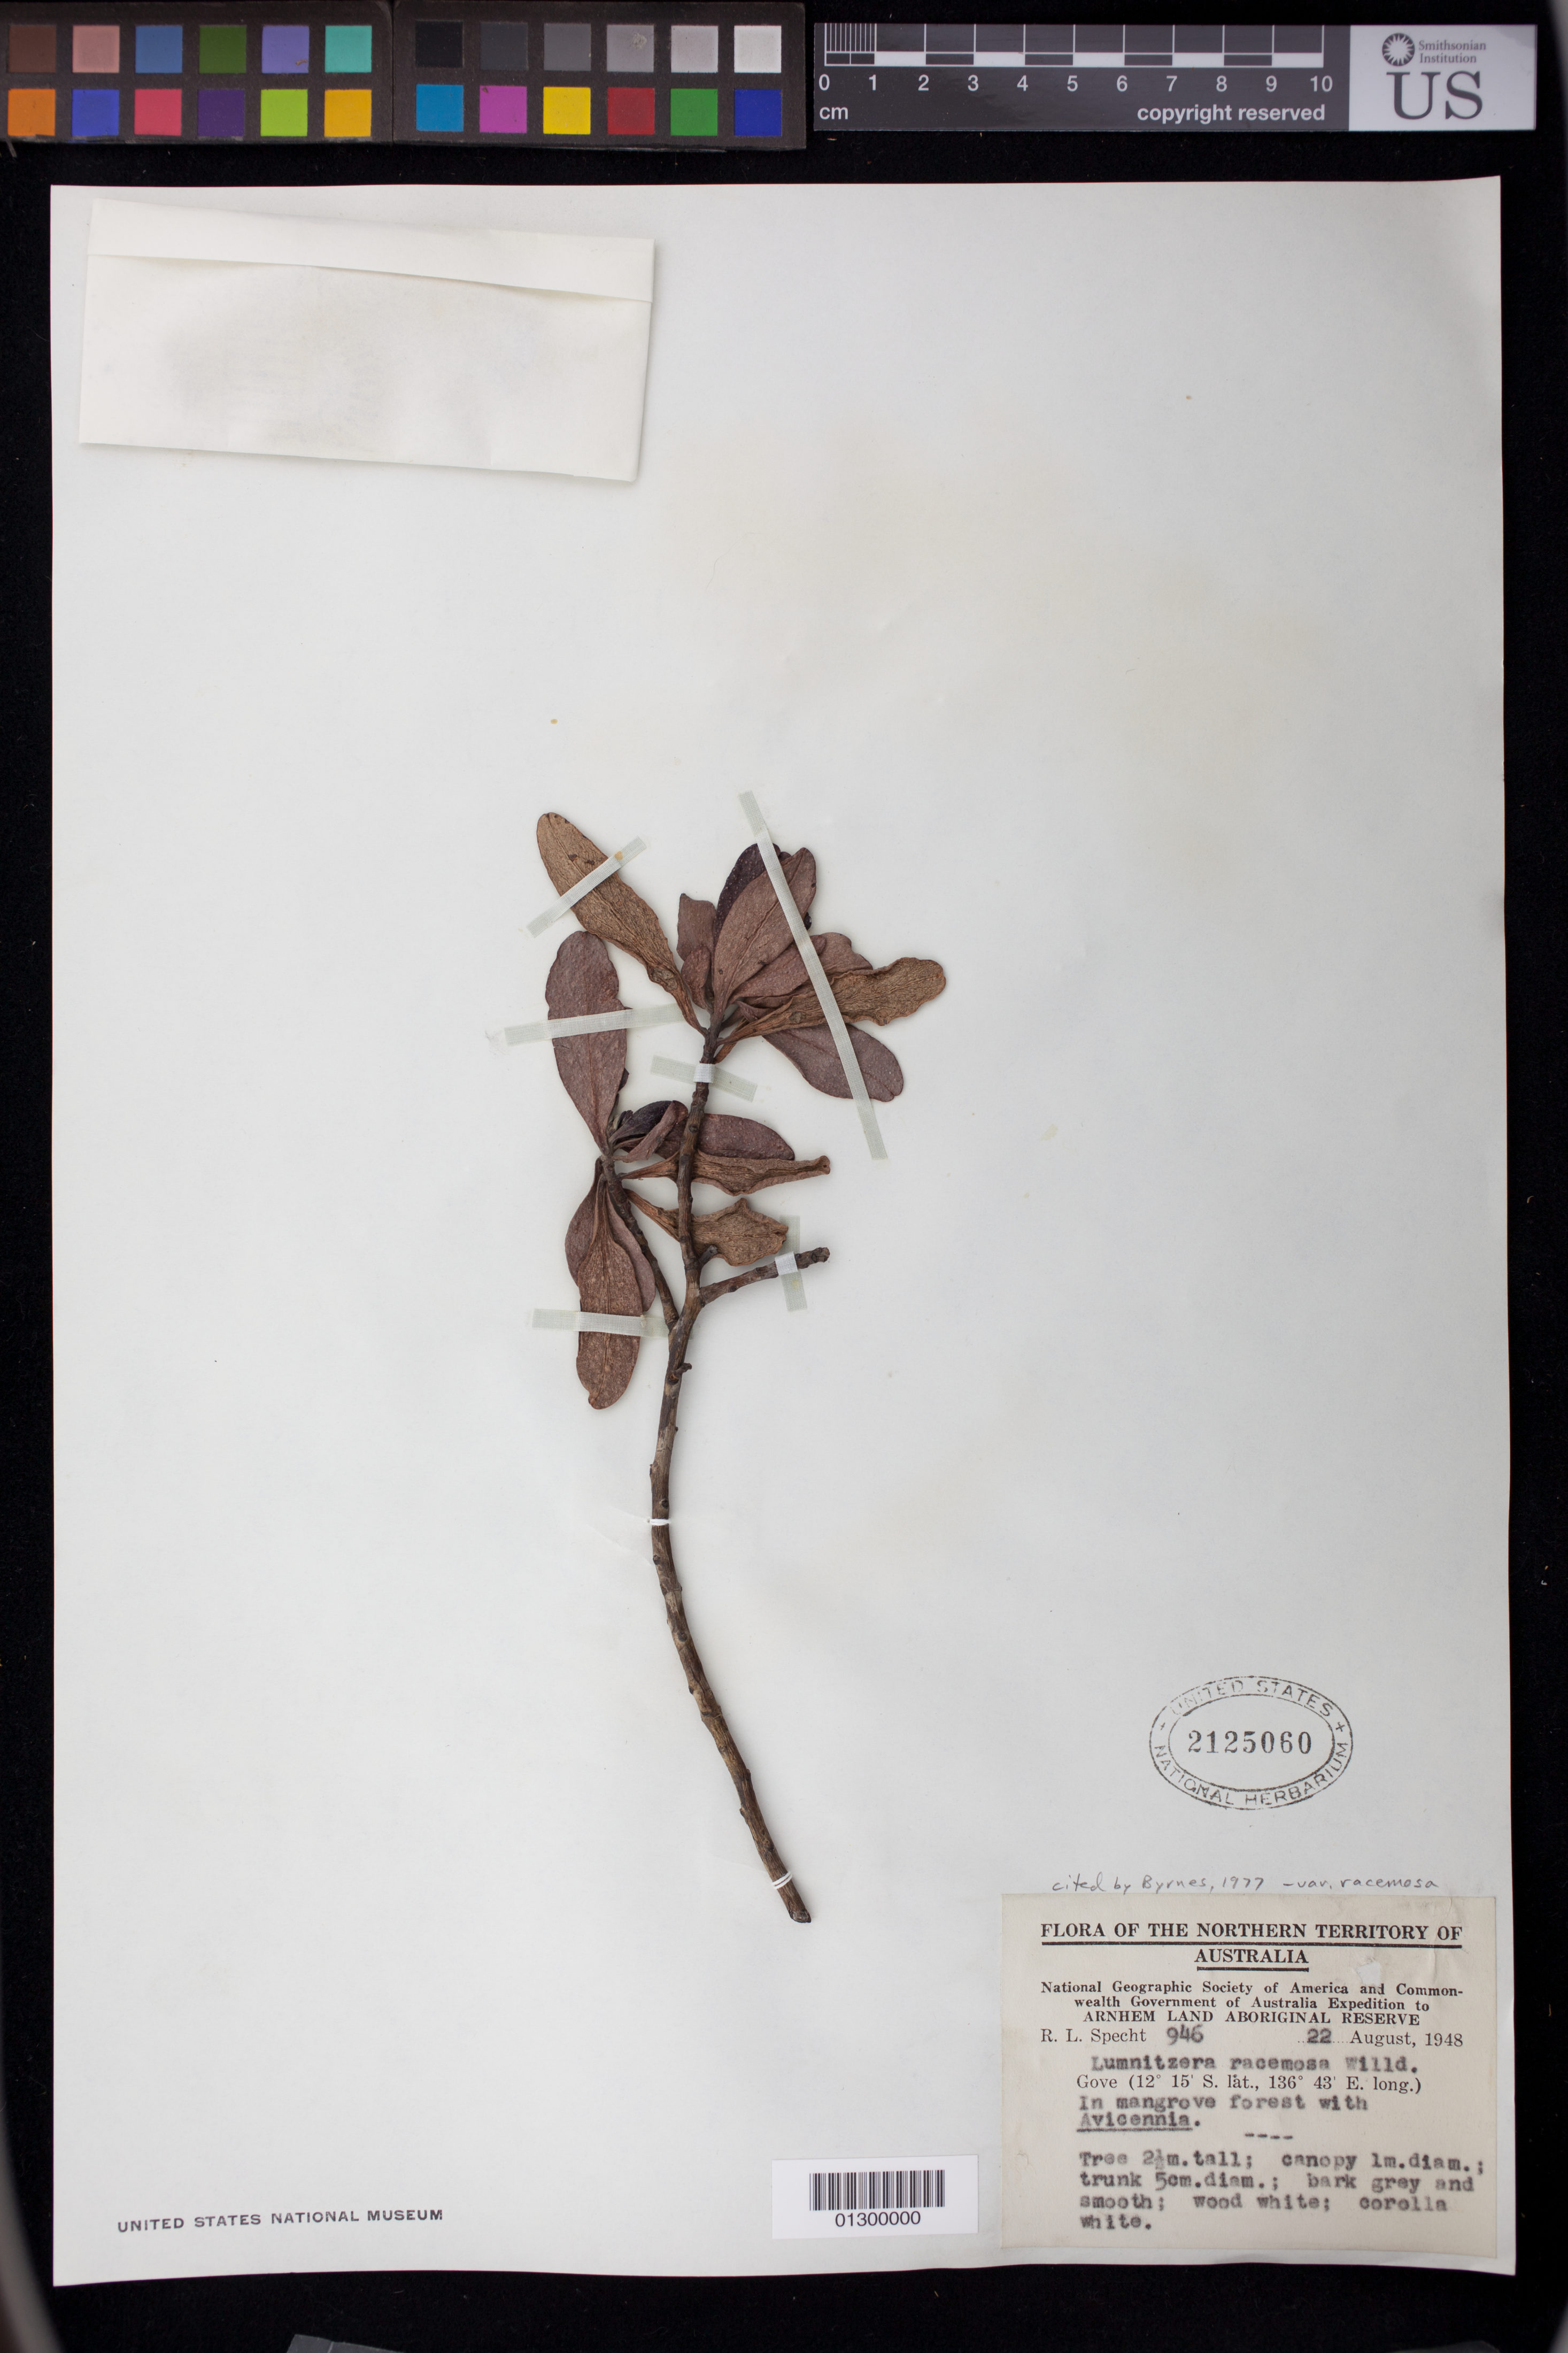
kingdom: Plantae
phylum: Tracheophyta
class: Magnoliopsida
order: Myrtales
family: Combretaceae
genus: Lumnitzera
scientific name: Lumnitzera racemosa var. racemosa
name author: Willd.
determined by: Byrnes, N. B.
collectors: R. L. Specht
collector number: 946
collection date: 1948-08-22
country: Australia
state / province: Northern Territory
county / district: East Arnhem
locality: Gove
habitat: In mangrove forest with Avicennia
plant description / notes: Tree 2.5 m. tall; canopy 1 m. diam.; trunk 5 cm. diam.; bark grey and smooth; wood white; corolla white.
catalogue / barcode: US 2125060